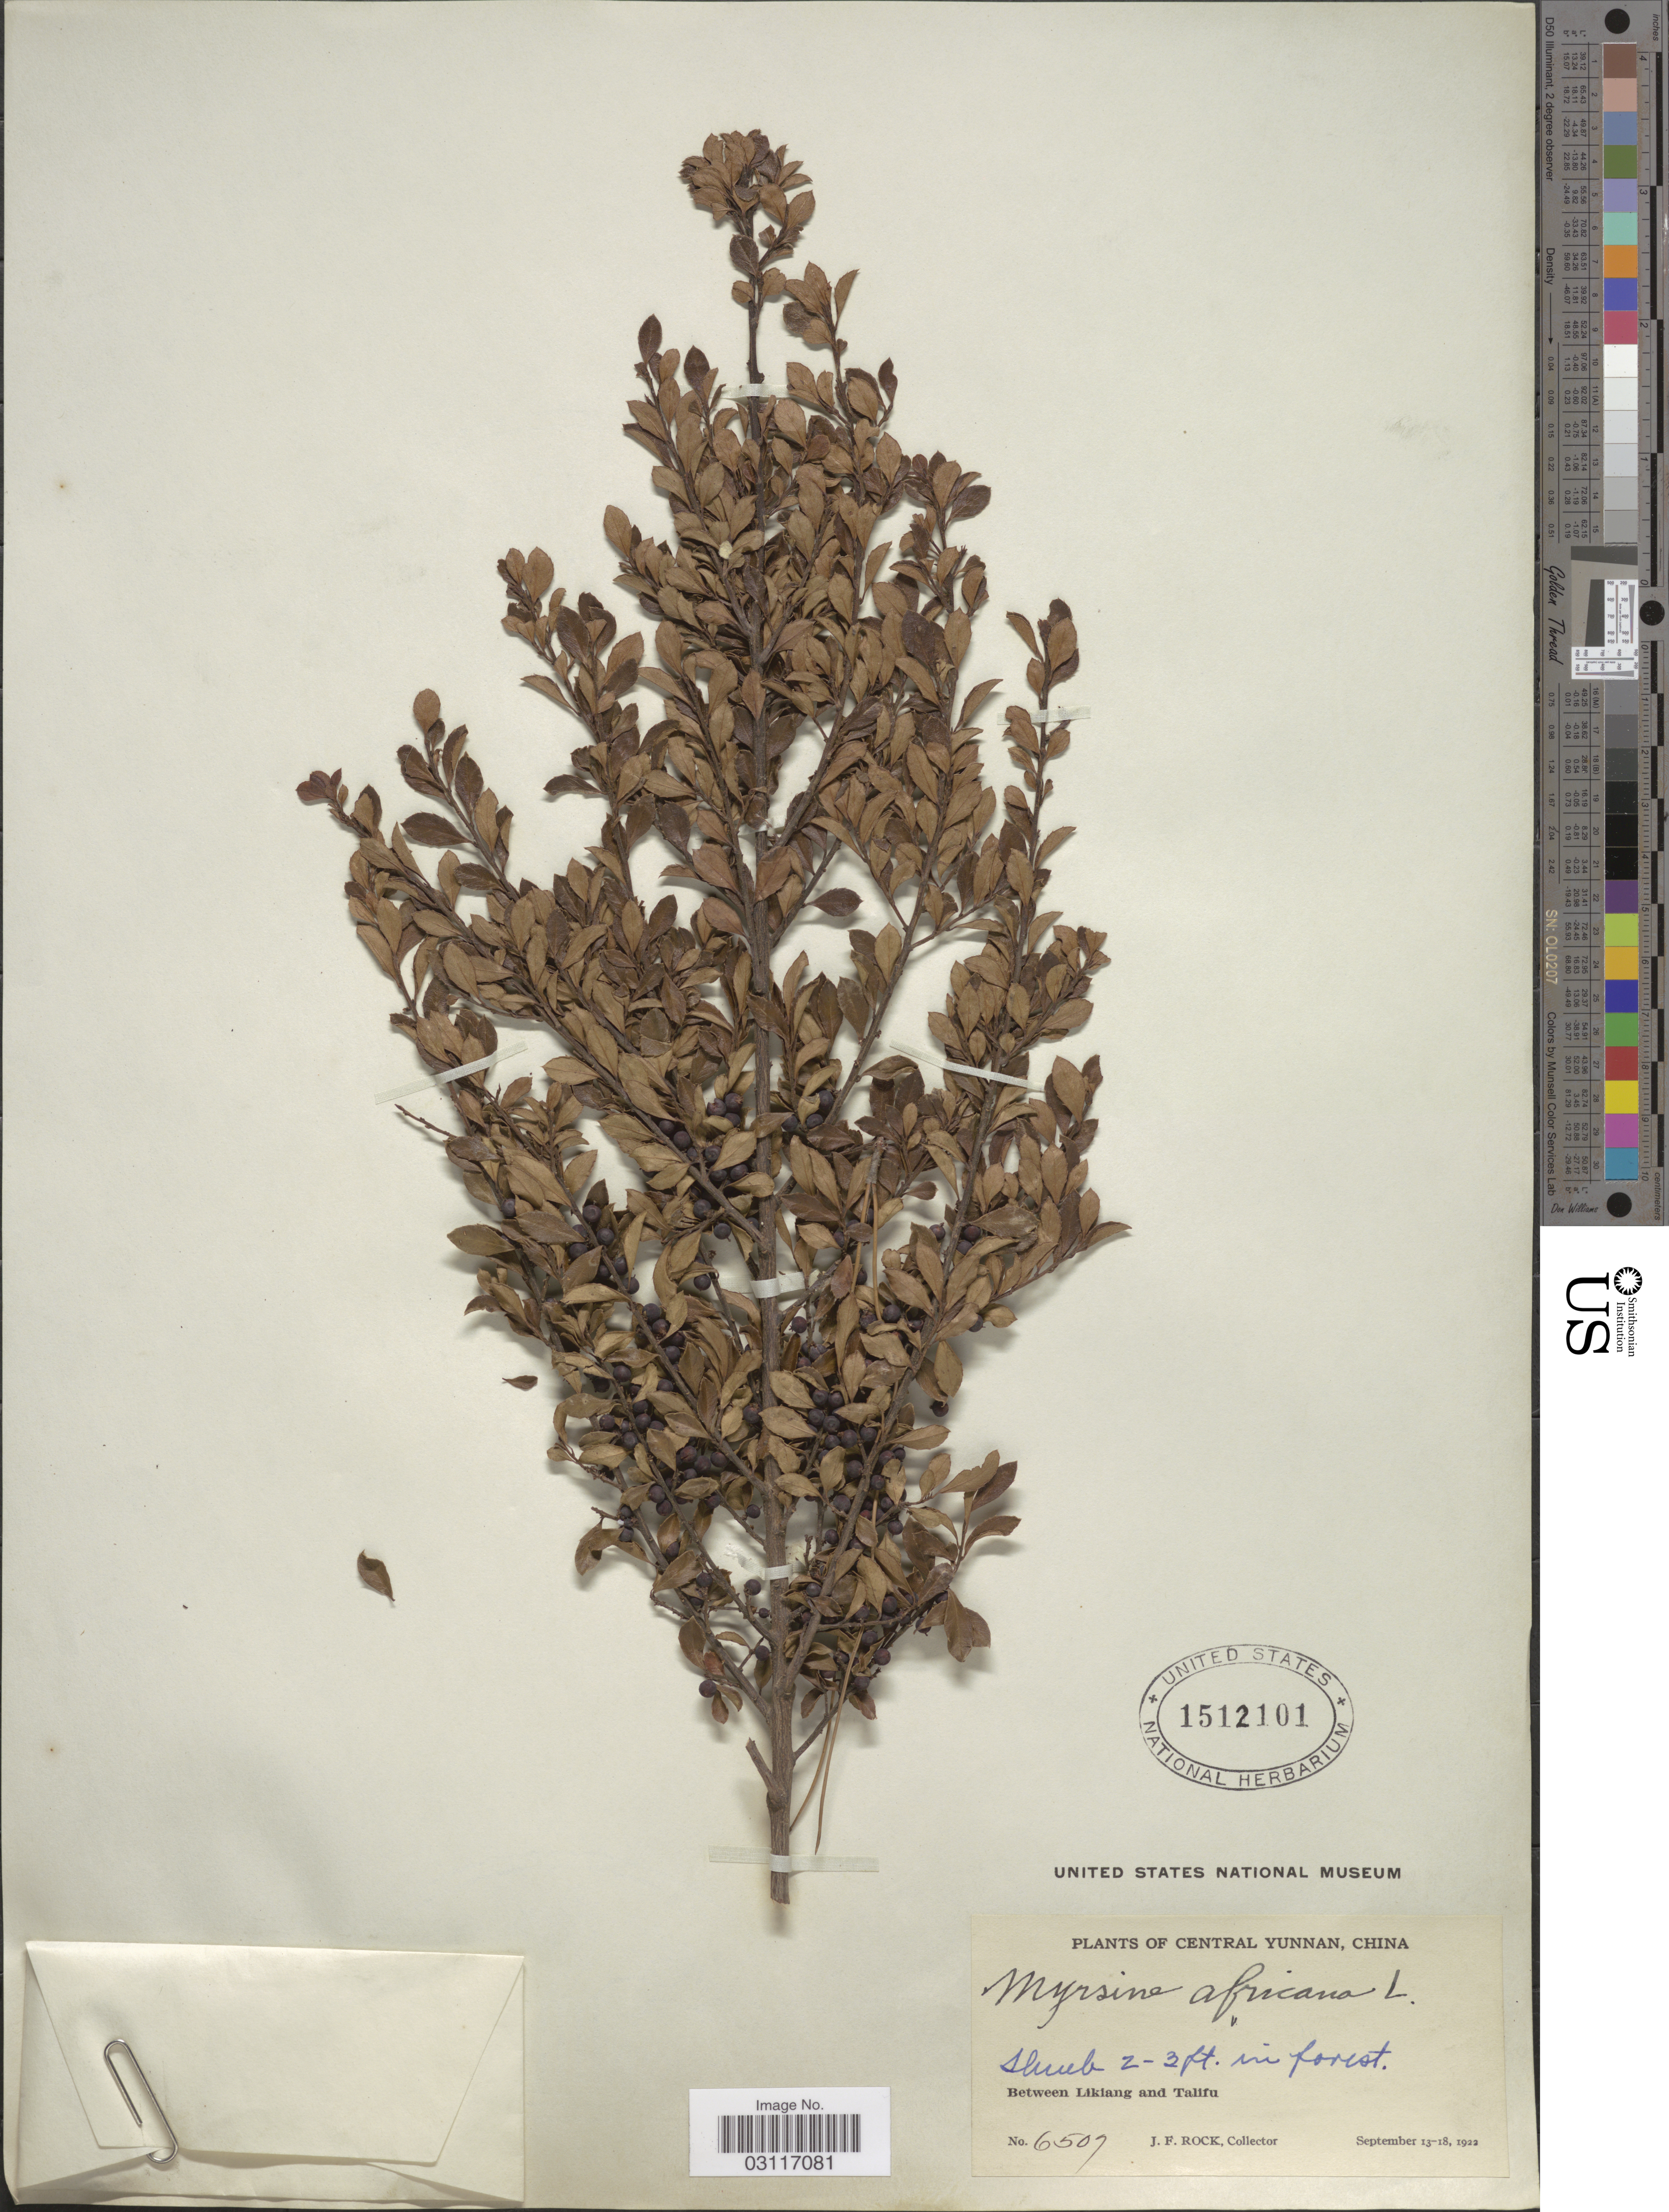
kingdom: Plantae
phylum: Tracheophyta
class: Magnoliopsida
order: Ericales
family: Primulaceae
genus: Myrsine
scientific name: Myrsine africana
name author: L.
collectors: J. Rock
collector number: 6507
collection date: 1922-09-13/1922-09-18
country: China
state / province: Yunnan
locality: Central Yunnan. Between Likiang and Talifu.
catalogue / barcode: US 1512101